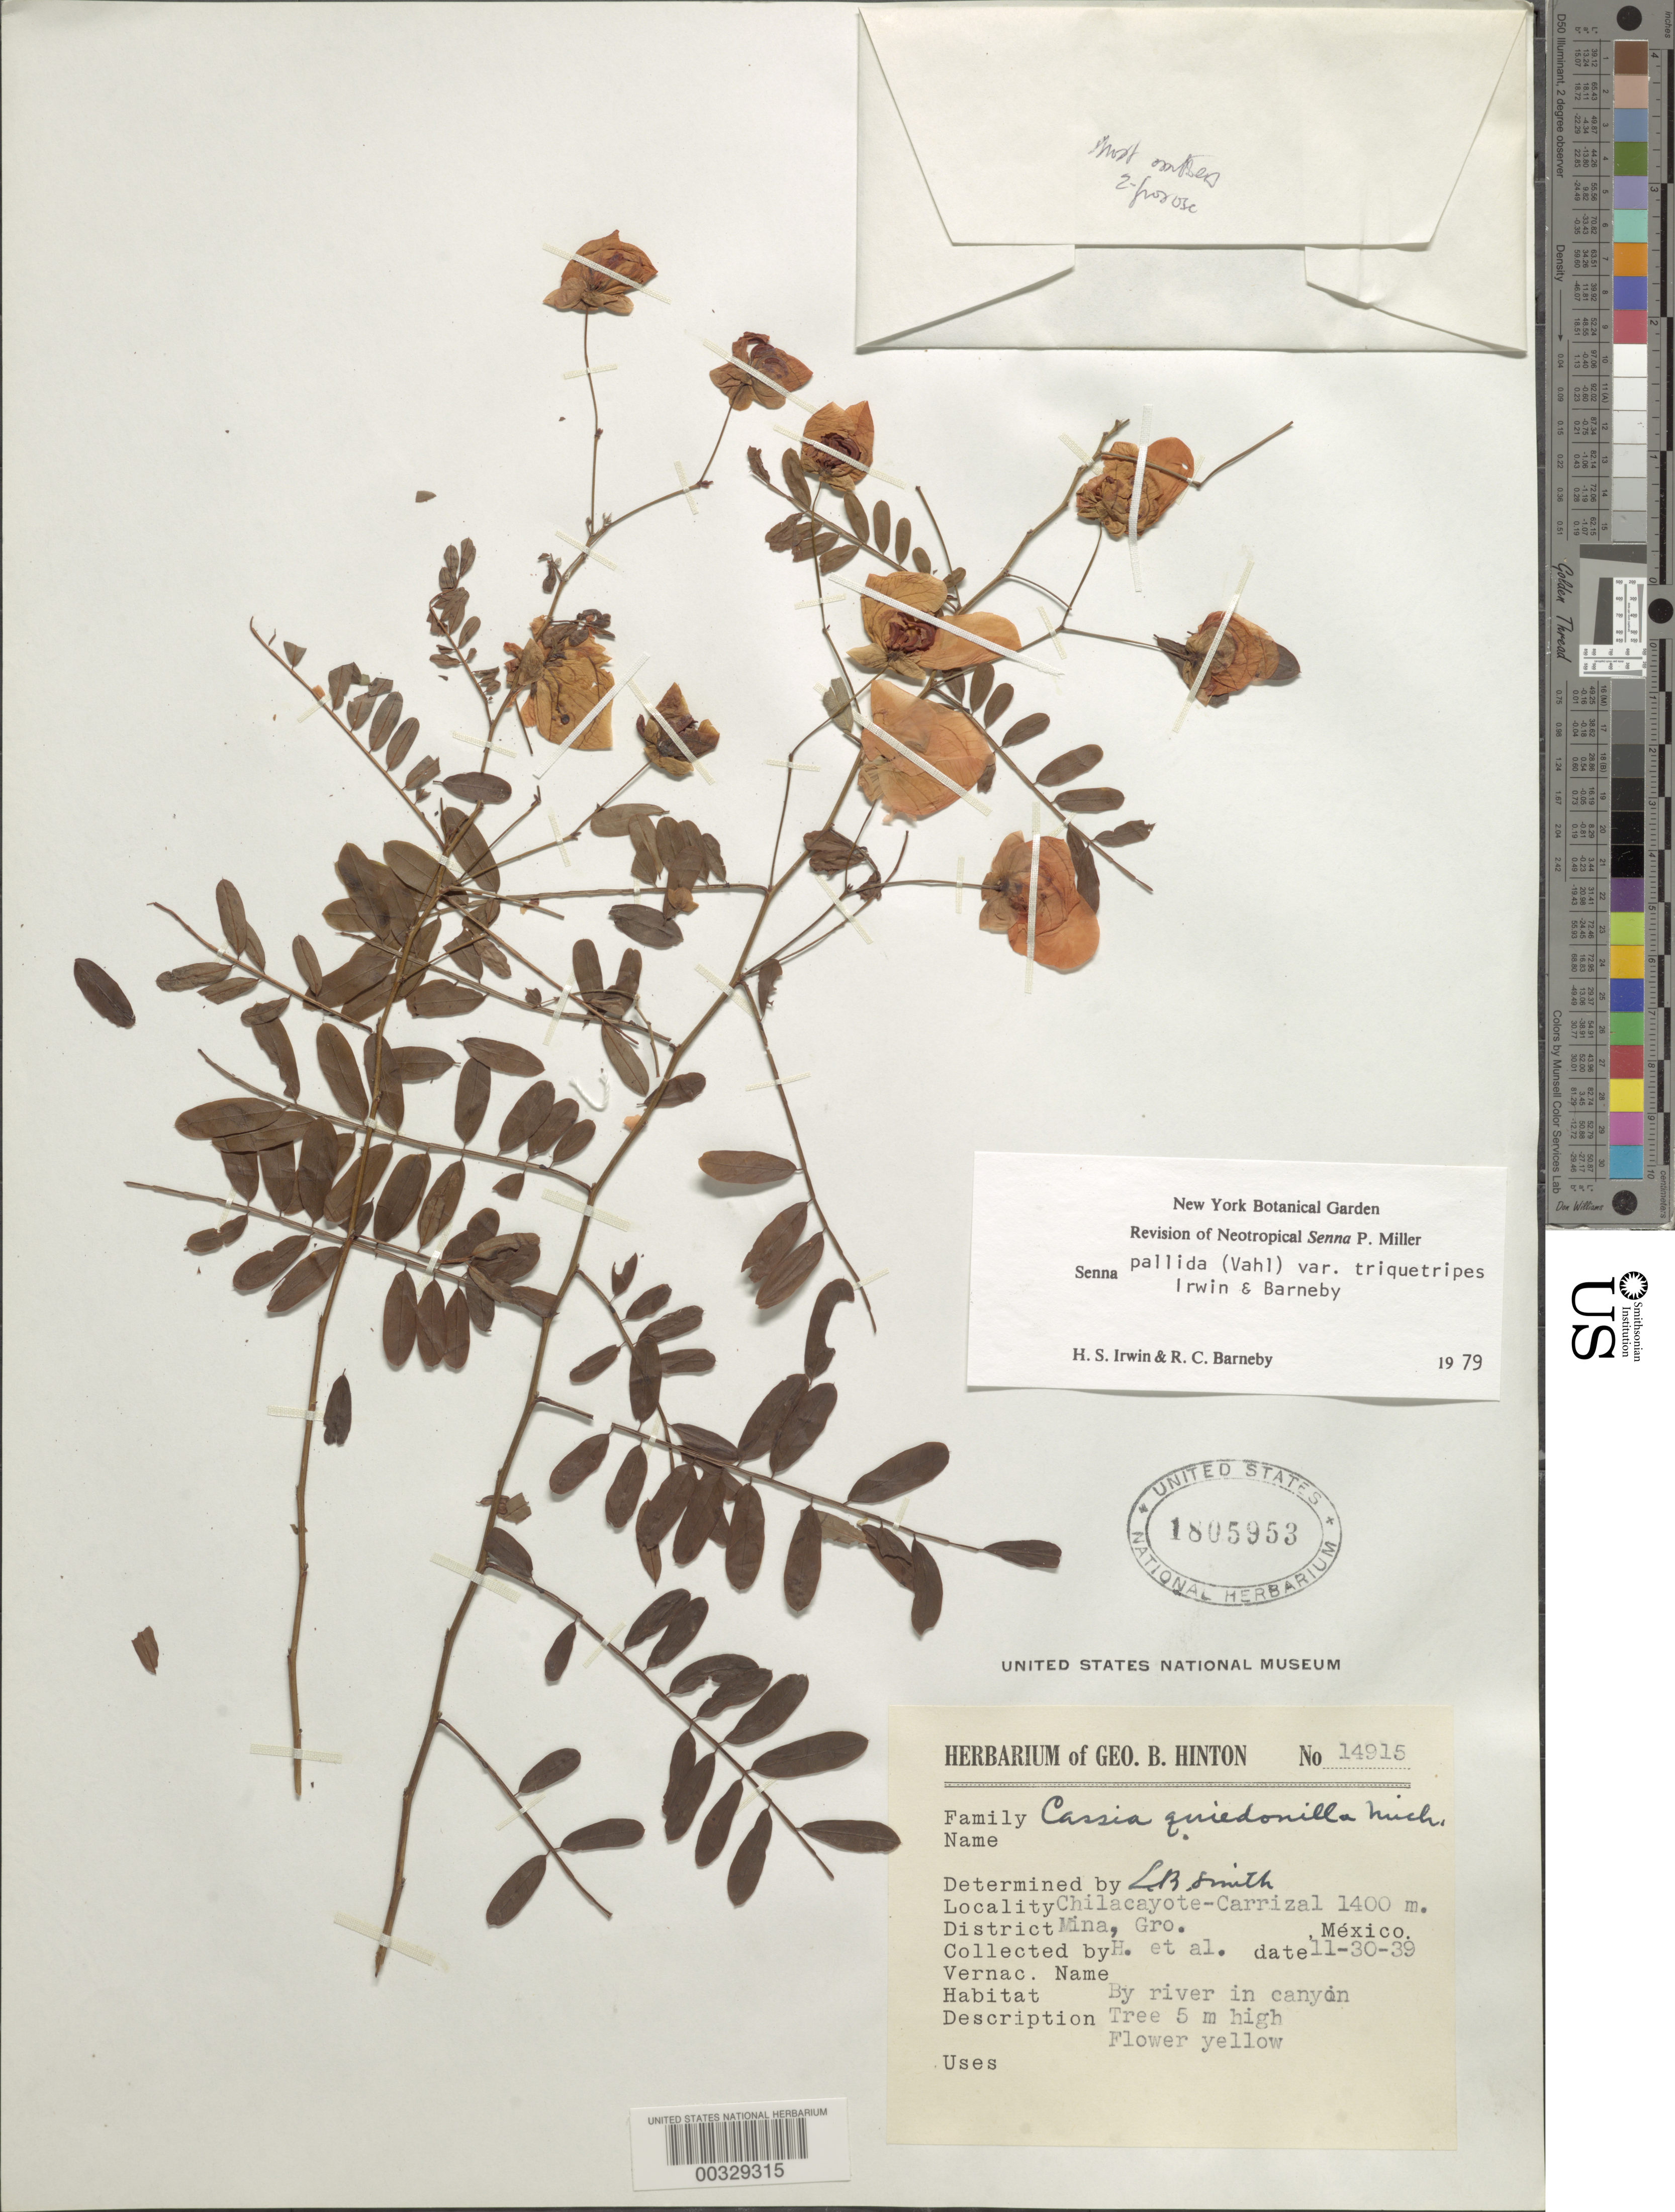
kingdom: Plantae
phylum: Tracheophyta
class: Magnoliopsida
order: Fabales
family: Fabaceae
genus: Senna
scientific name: Senna pallida var. triquetripes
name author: H.S. Irwin & Barneby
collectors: G. B. Hinton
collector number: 14915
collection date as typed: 30 Nov 1939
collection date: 1939-11-30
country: Mexico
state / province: Guerrero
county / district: Mina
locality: Chilacayote - Carrizal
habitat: By river in canyon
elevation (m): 1400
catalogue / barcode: US 1805953